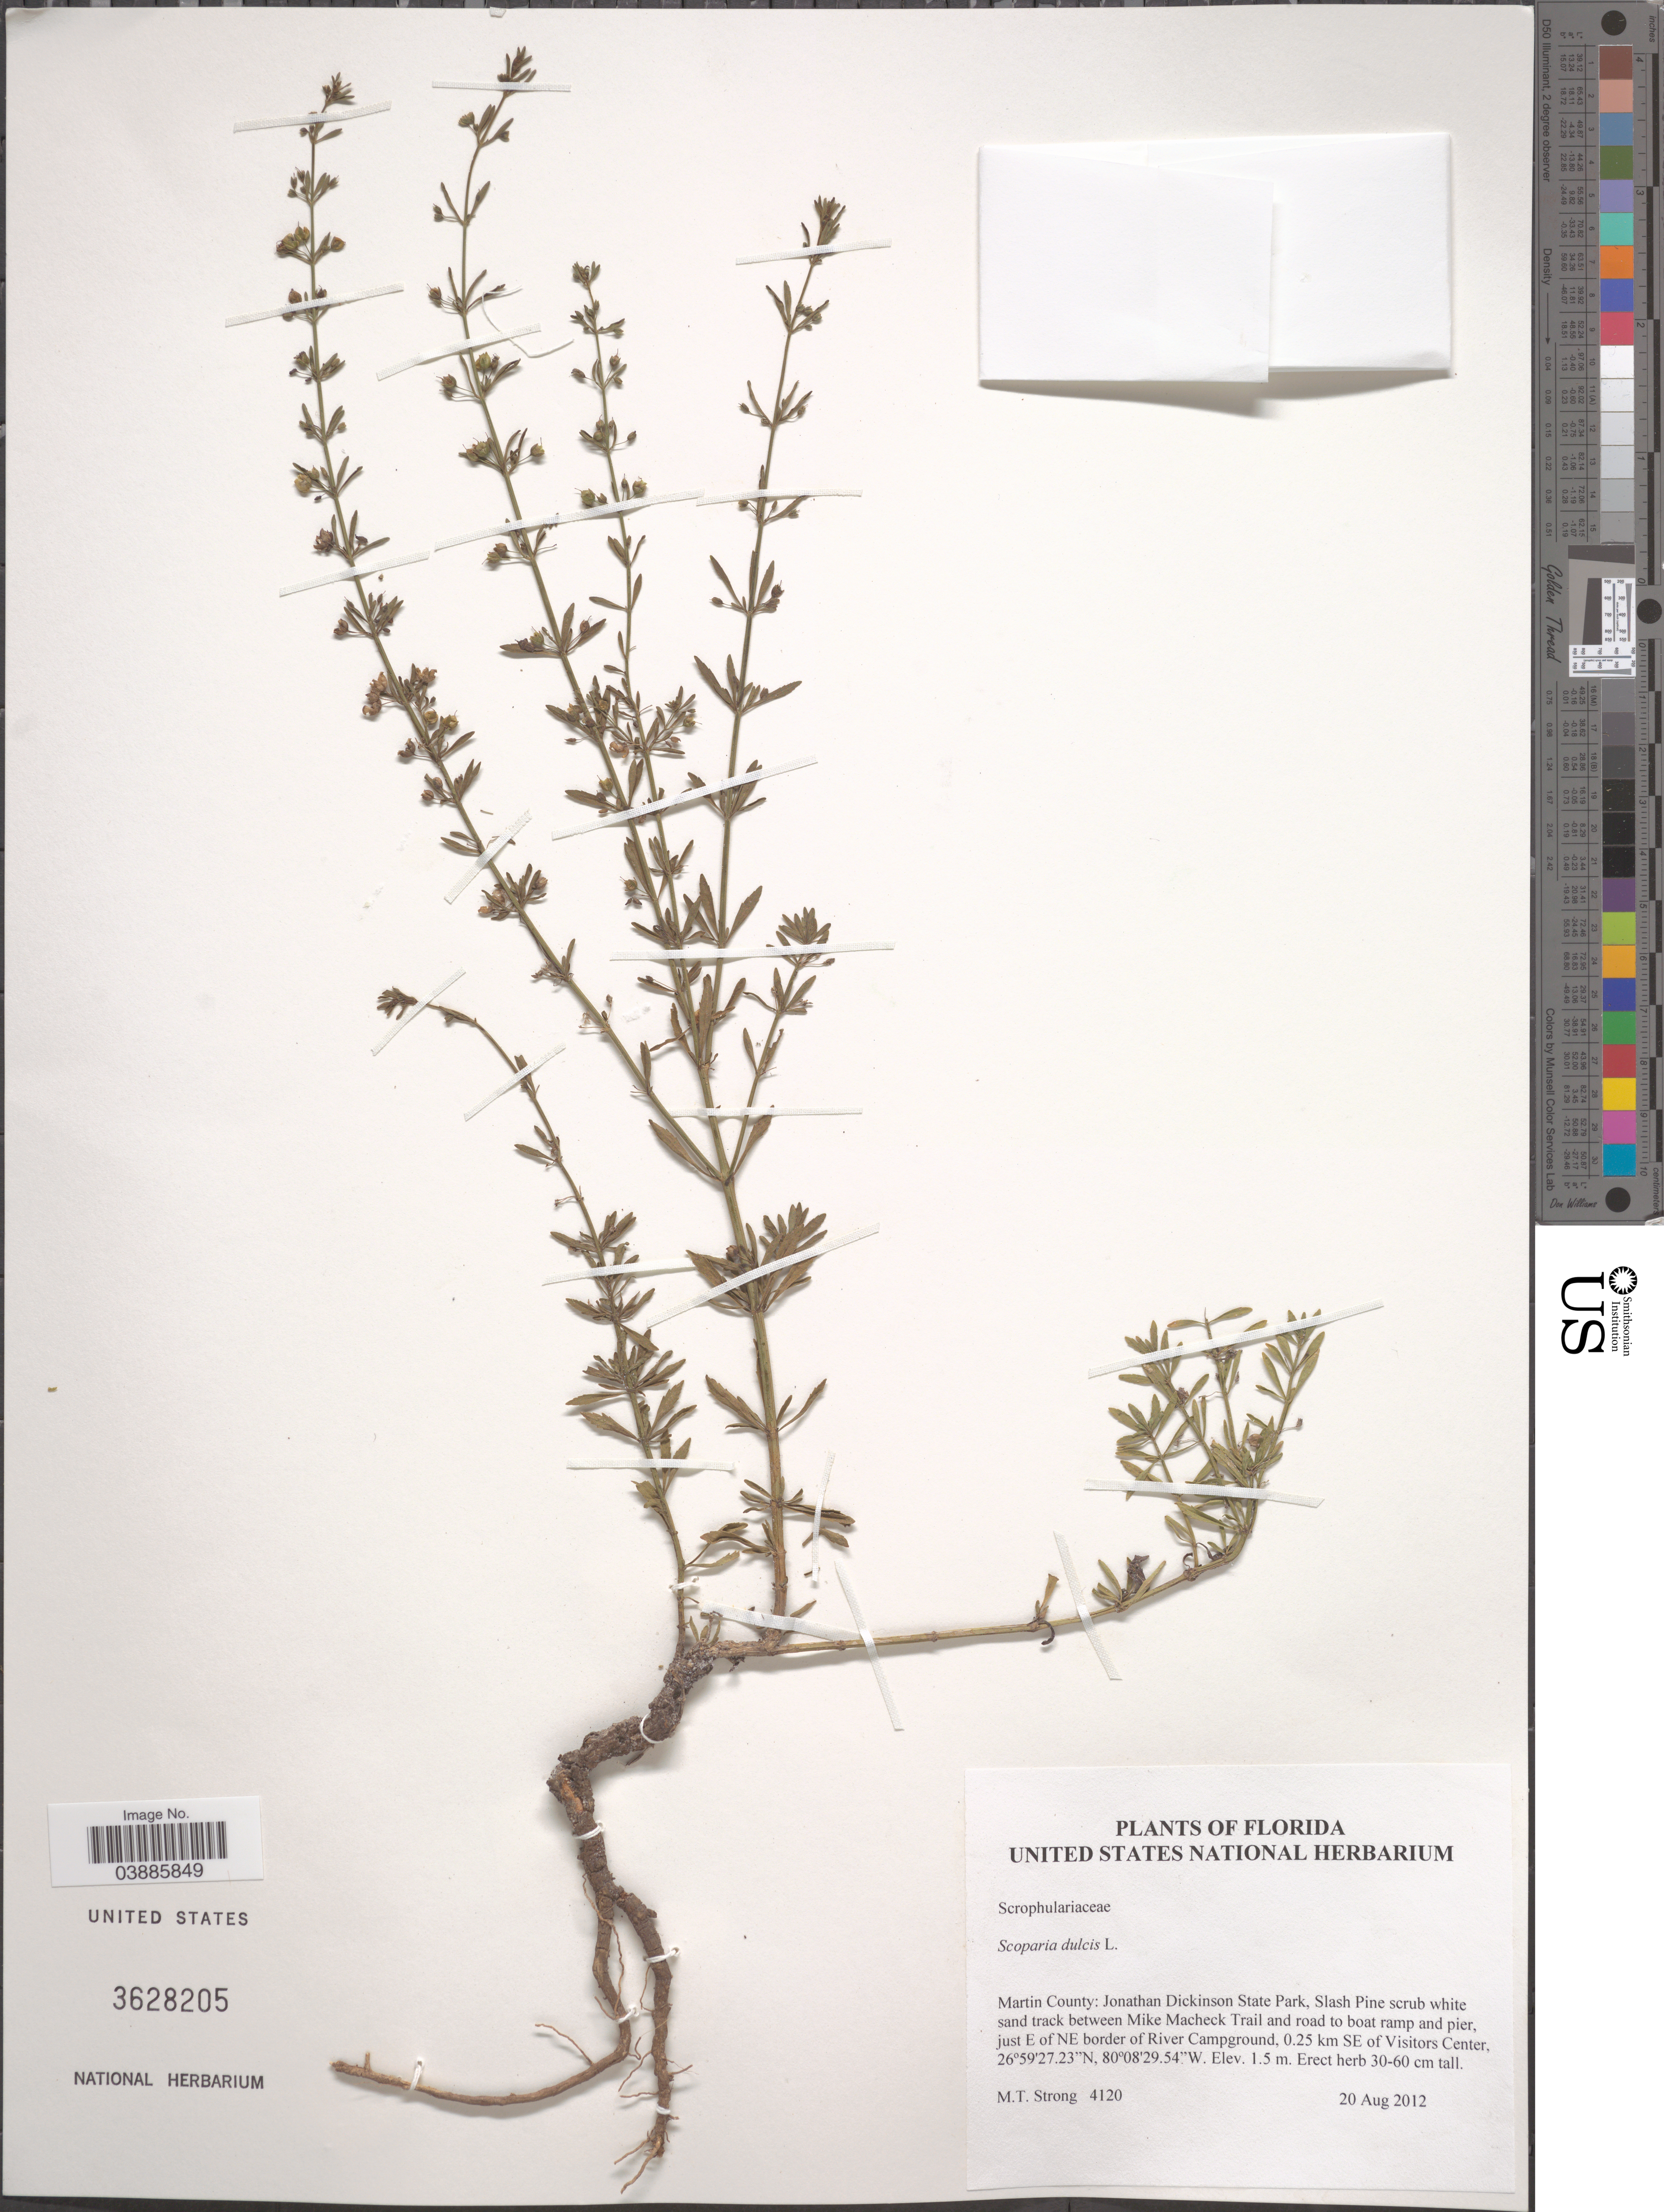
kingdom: Plantae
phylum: Tracheophyta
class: Magnoliopsida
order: Lamiales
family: Plantaginaceae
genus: Scoparia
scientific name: Scoparia dulcis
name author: L.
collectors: M. T. Strong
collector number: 4120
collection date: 2012-08-20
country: United States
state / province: Florida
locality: Martin County: Jonathan Dickinson State Park, Slash Pine scrub white sand track between Mike Macheck Trail and road to boat ramp and pier, just E of NE border of River Campground, 0.25 km SE of Visitors Center.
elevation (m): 1.5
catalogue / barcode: US 3628205